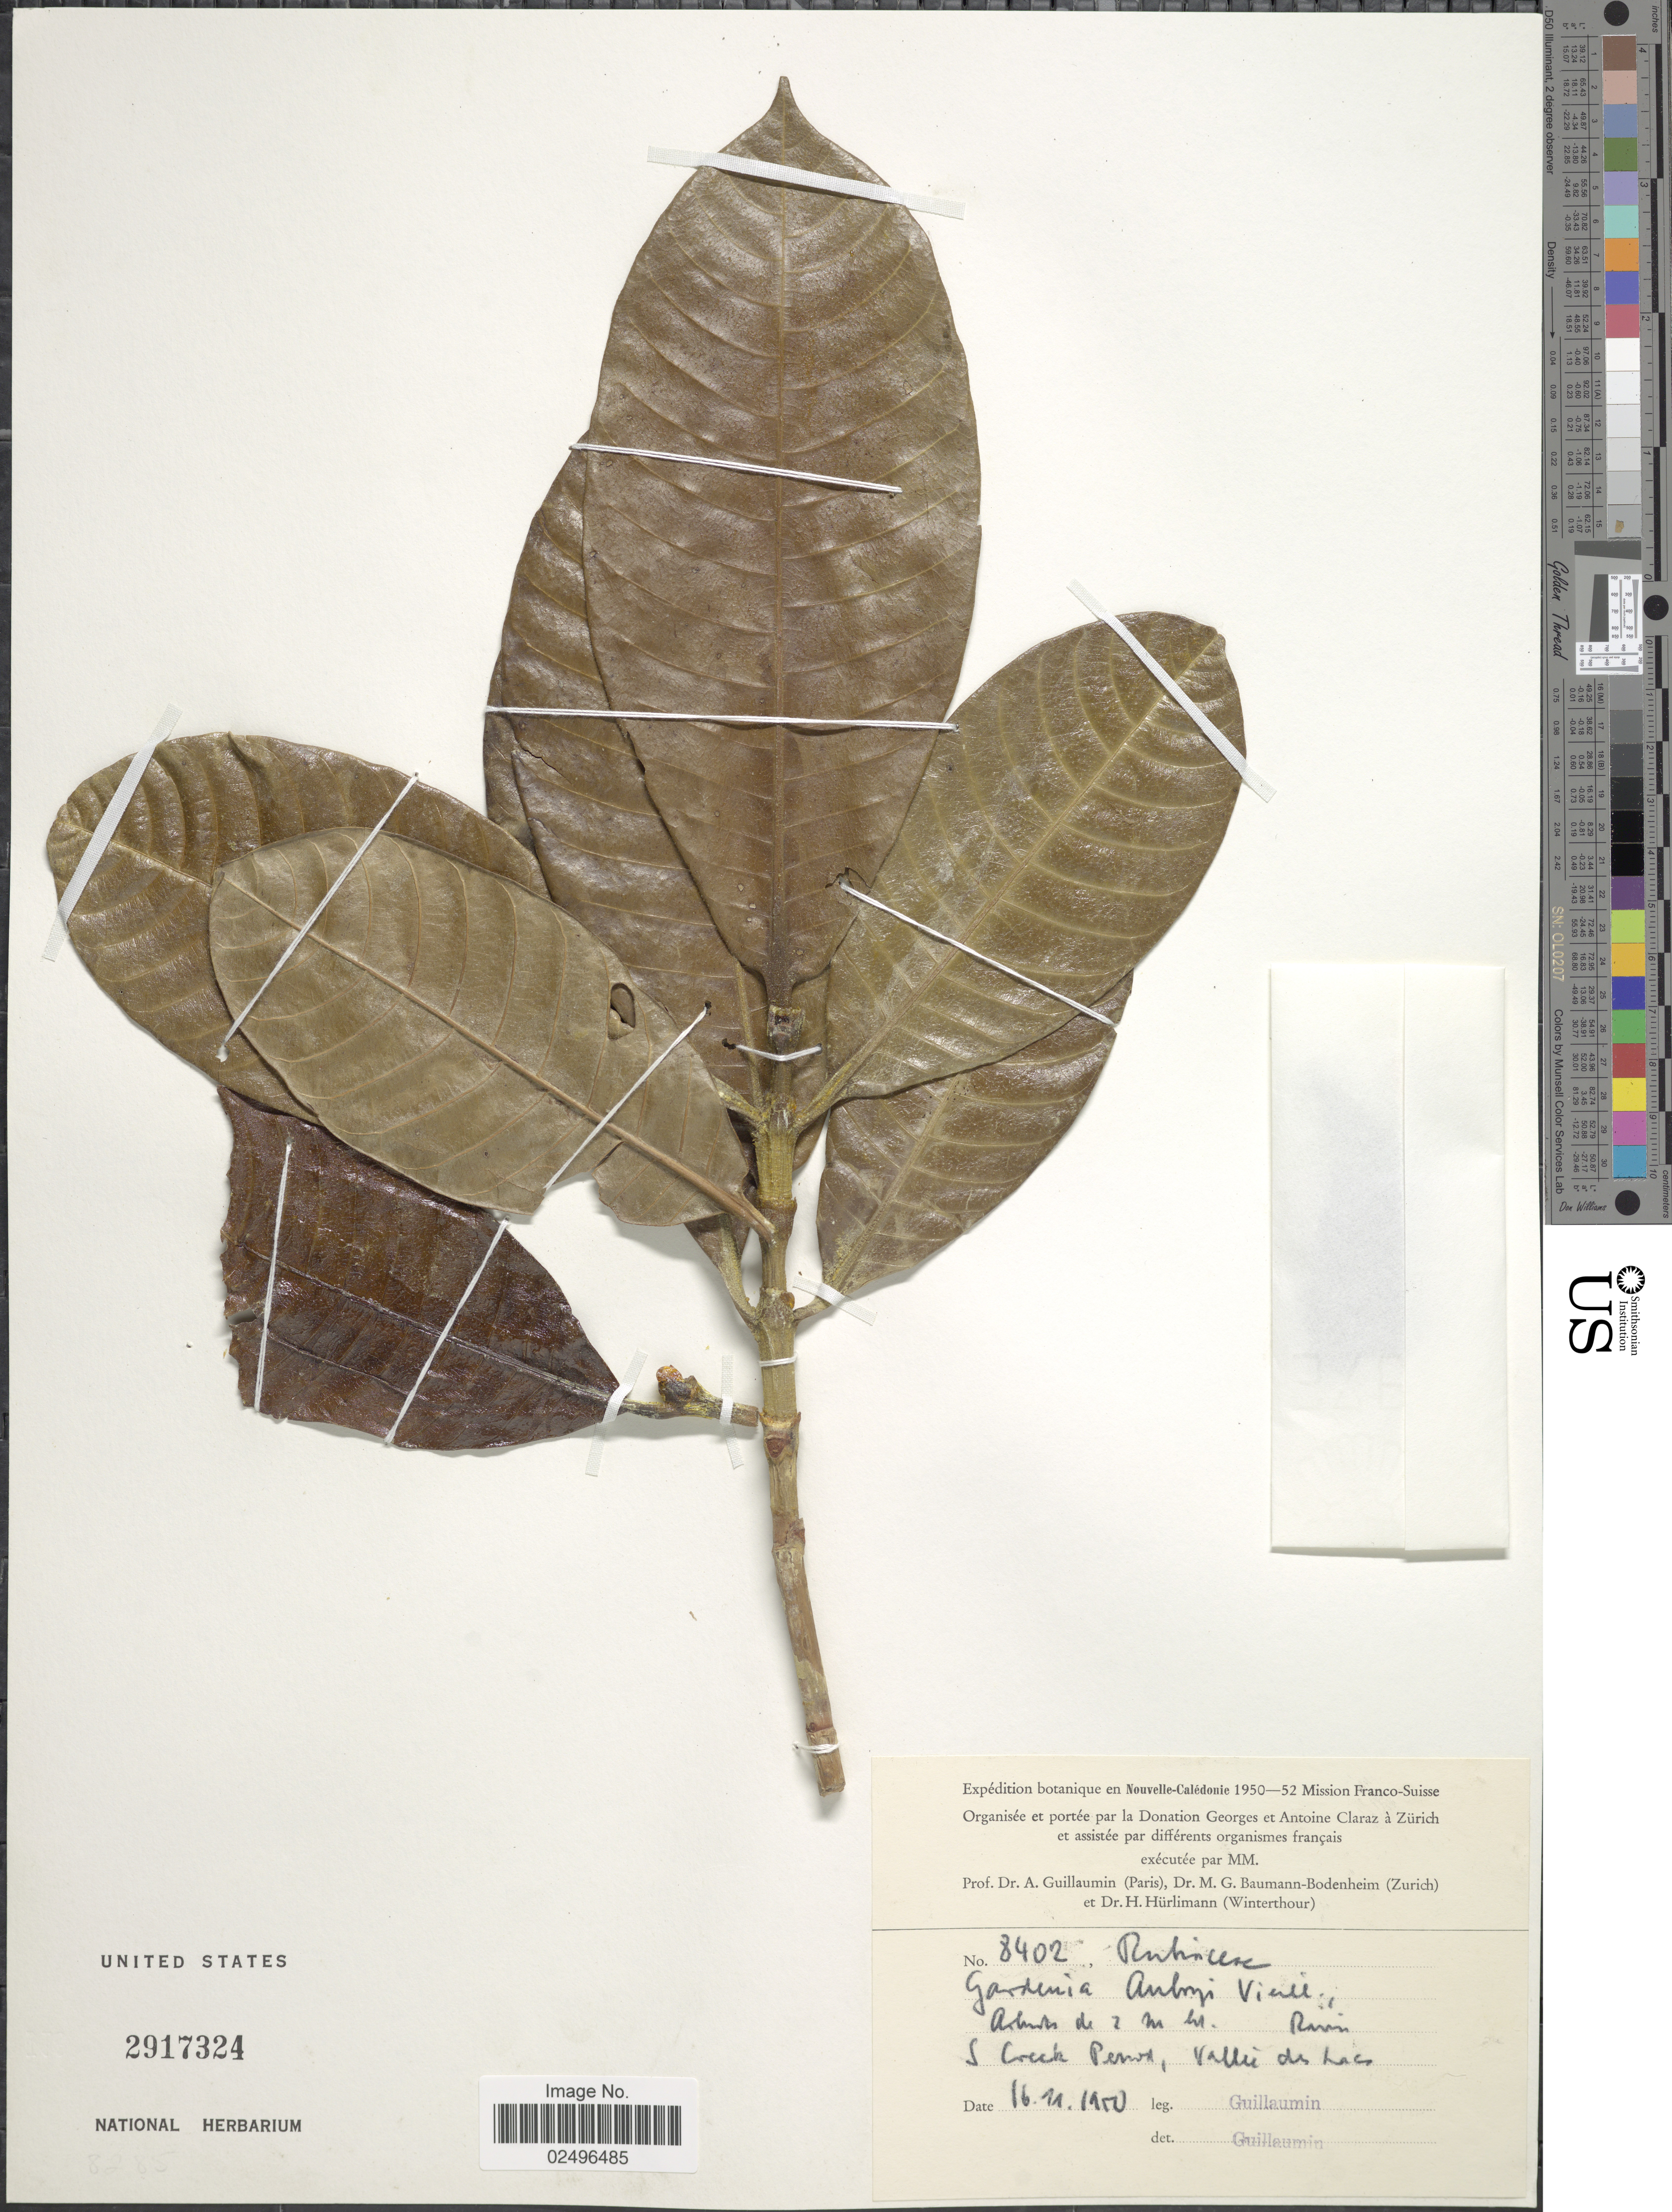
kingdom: Plantae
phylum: Tracheophyta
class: Magnoliopsida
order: Gentianales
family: Rubiaceae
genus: Gardenia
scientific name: Gardenia aubryi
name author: Vieill.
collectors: A. Guillaumin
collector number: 8402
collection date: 1950-11-16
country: New Caledonia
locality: S Creek Penot [interpreted], Vallee des Lacs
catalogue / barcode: US 2917324